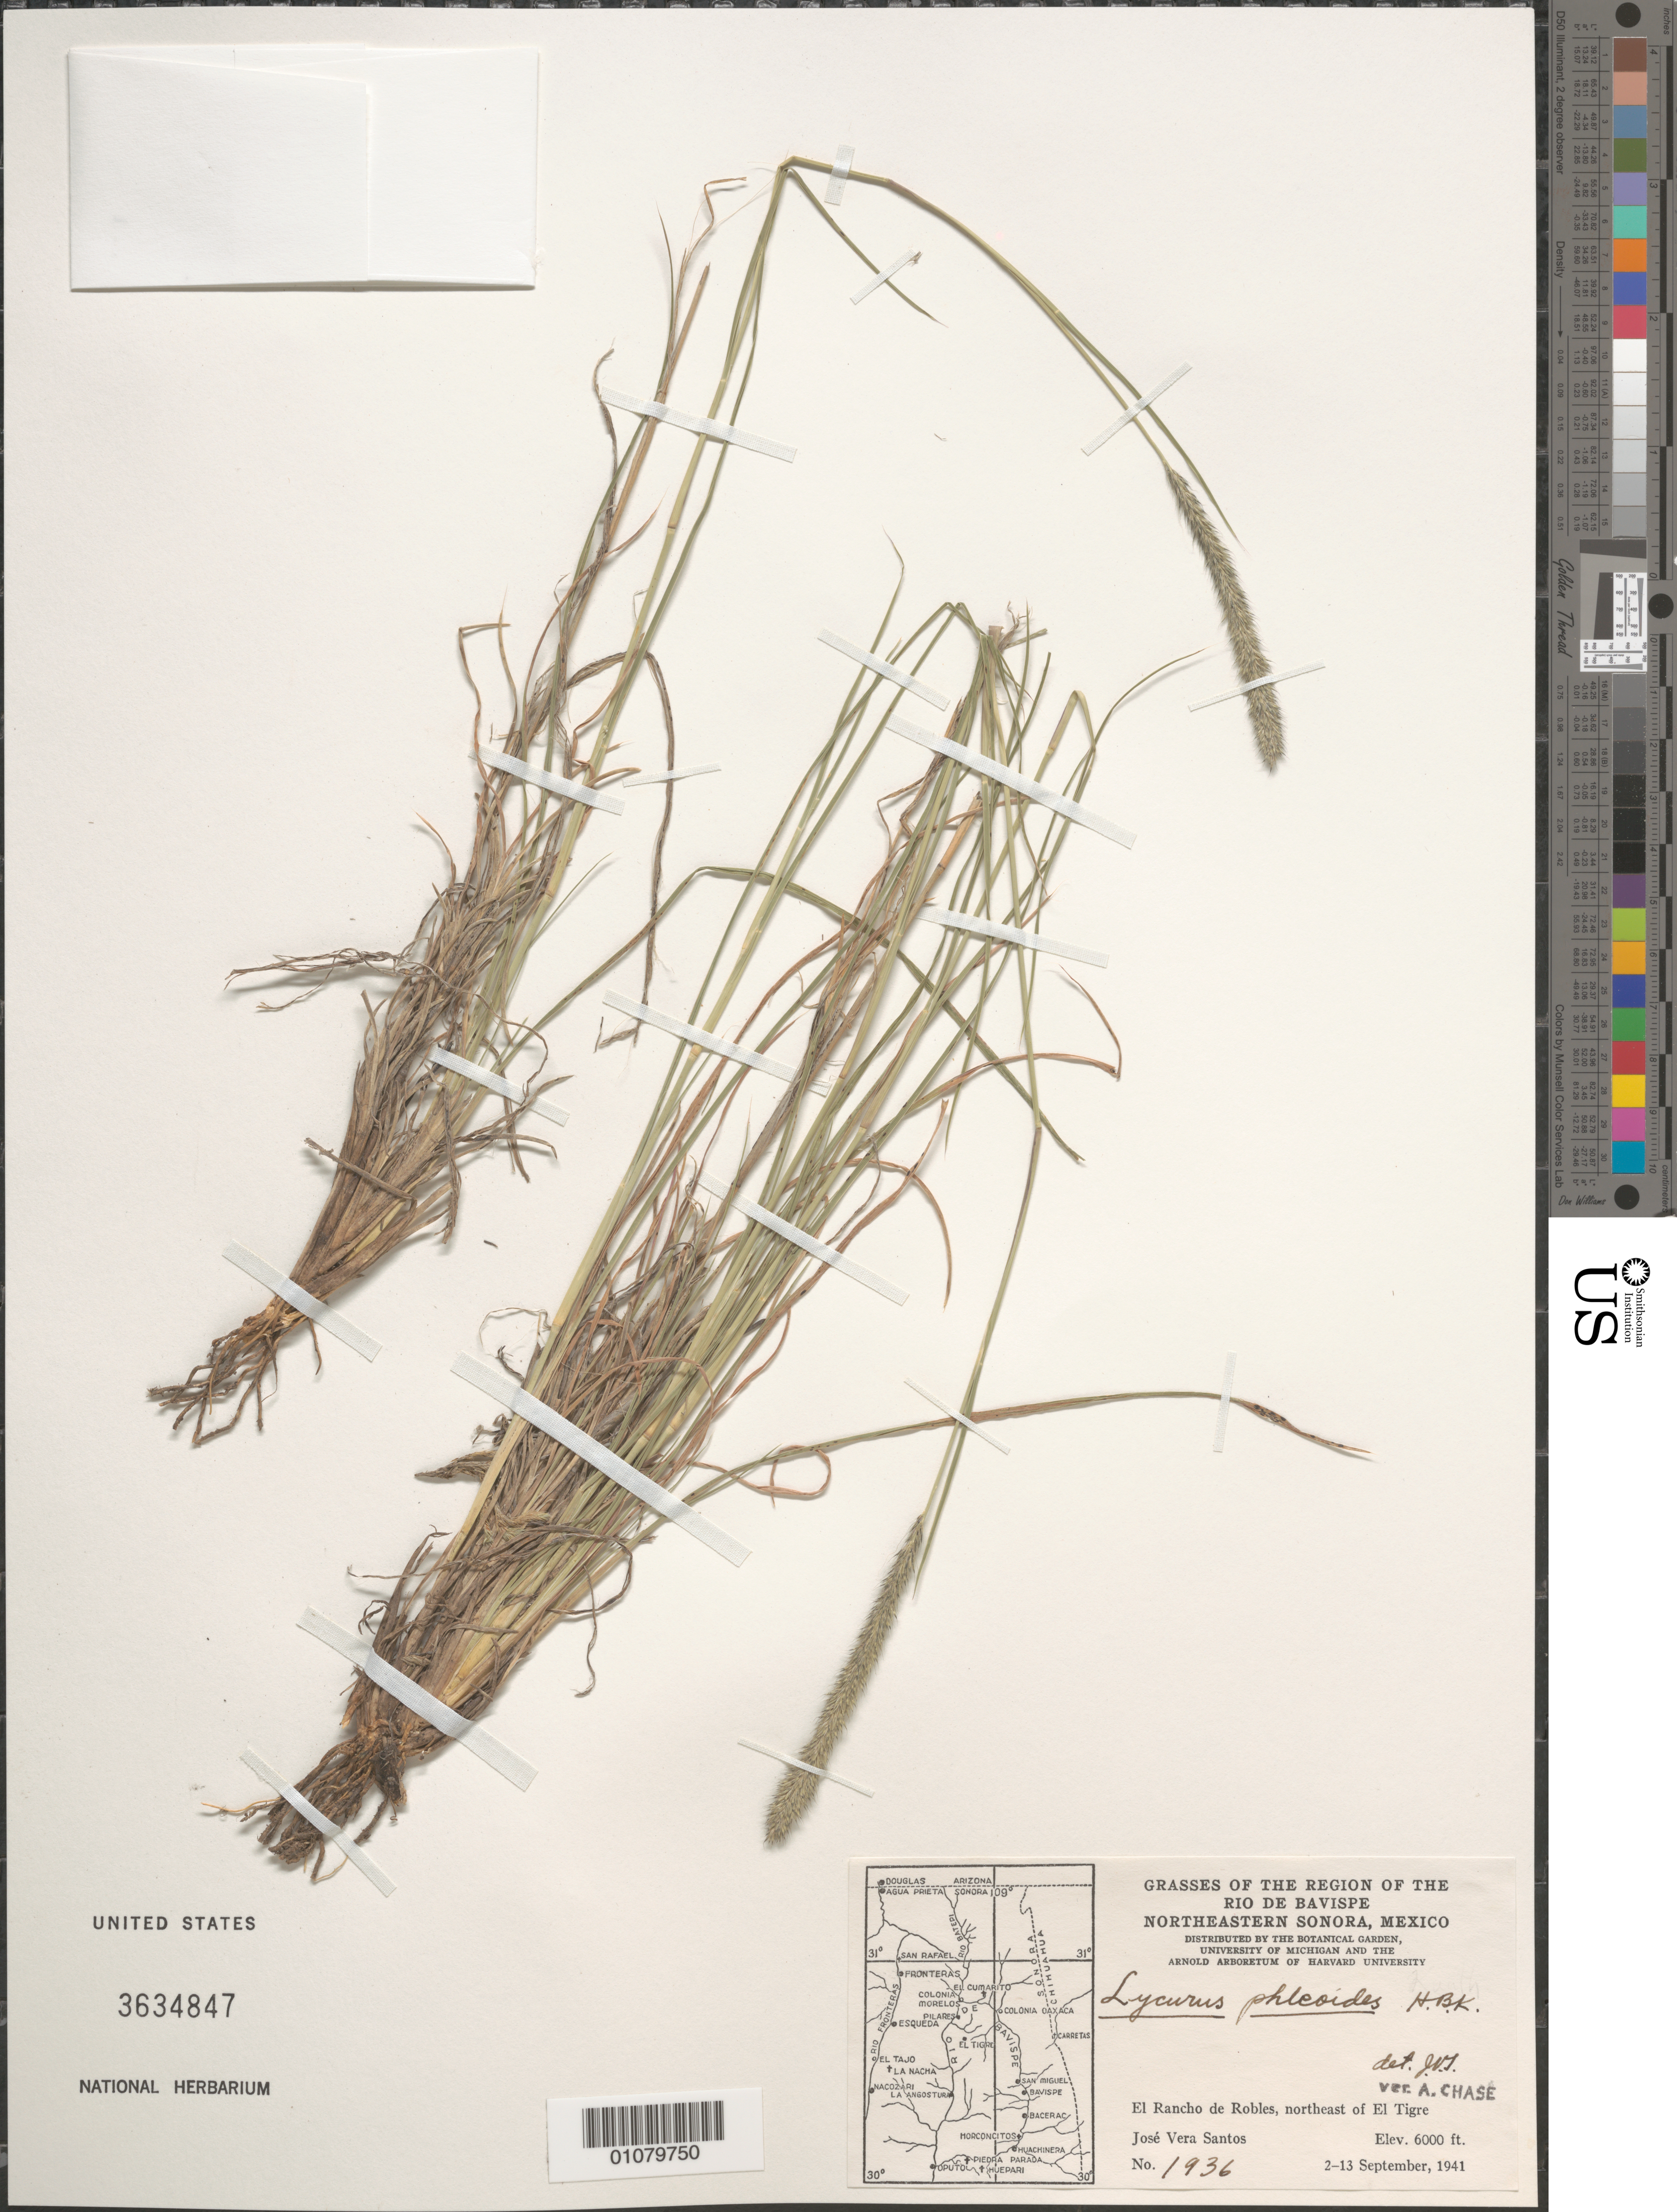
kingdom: Plantae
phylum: Tracheophyta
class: Liliopsida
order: Poales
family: Poaceae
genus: Lycurus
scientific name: Lycurus phleoides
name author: Kunth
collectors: J. V. Santos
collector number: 1936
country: Mexico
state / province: Morelos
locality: El Rancho de Robles, NE of El Tigre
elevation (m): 1829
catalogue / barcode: US 3634847